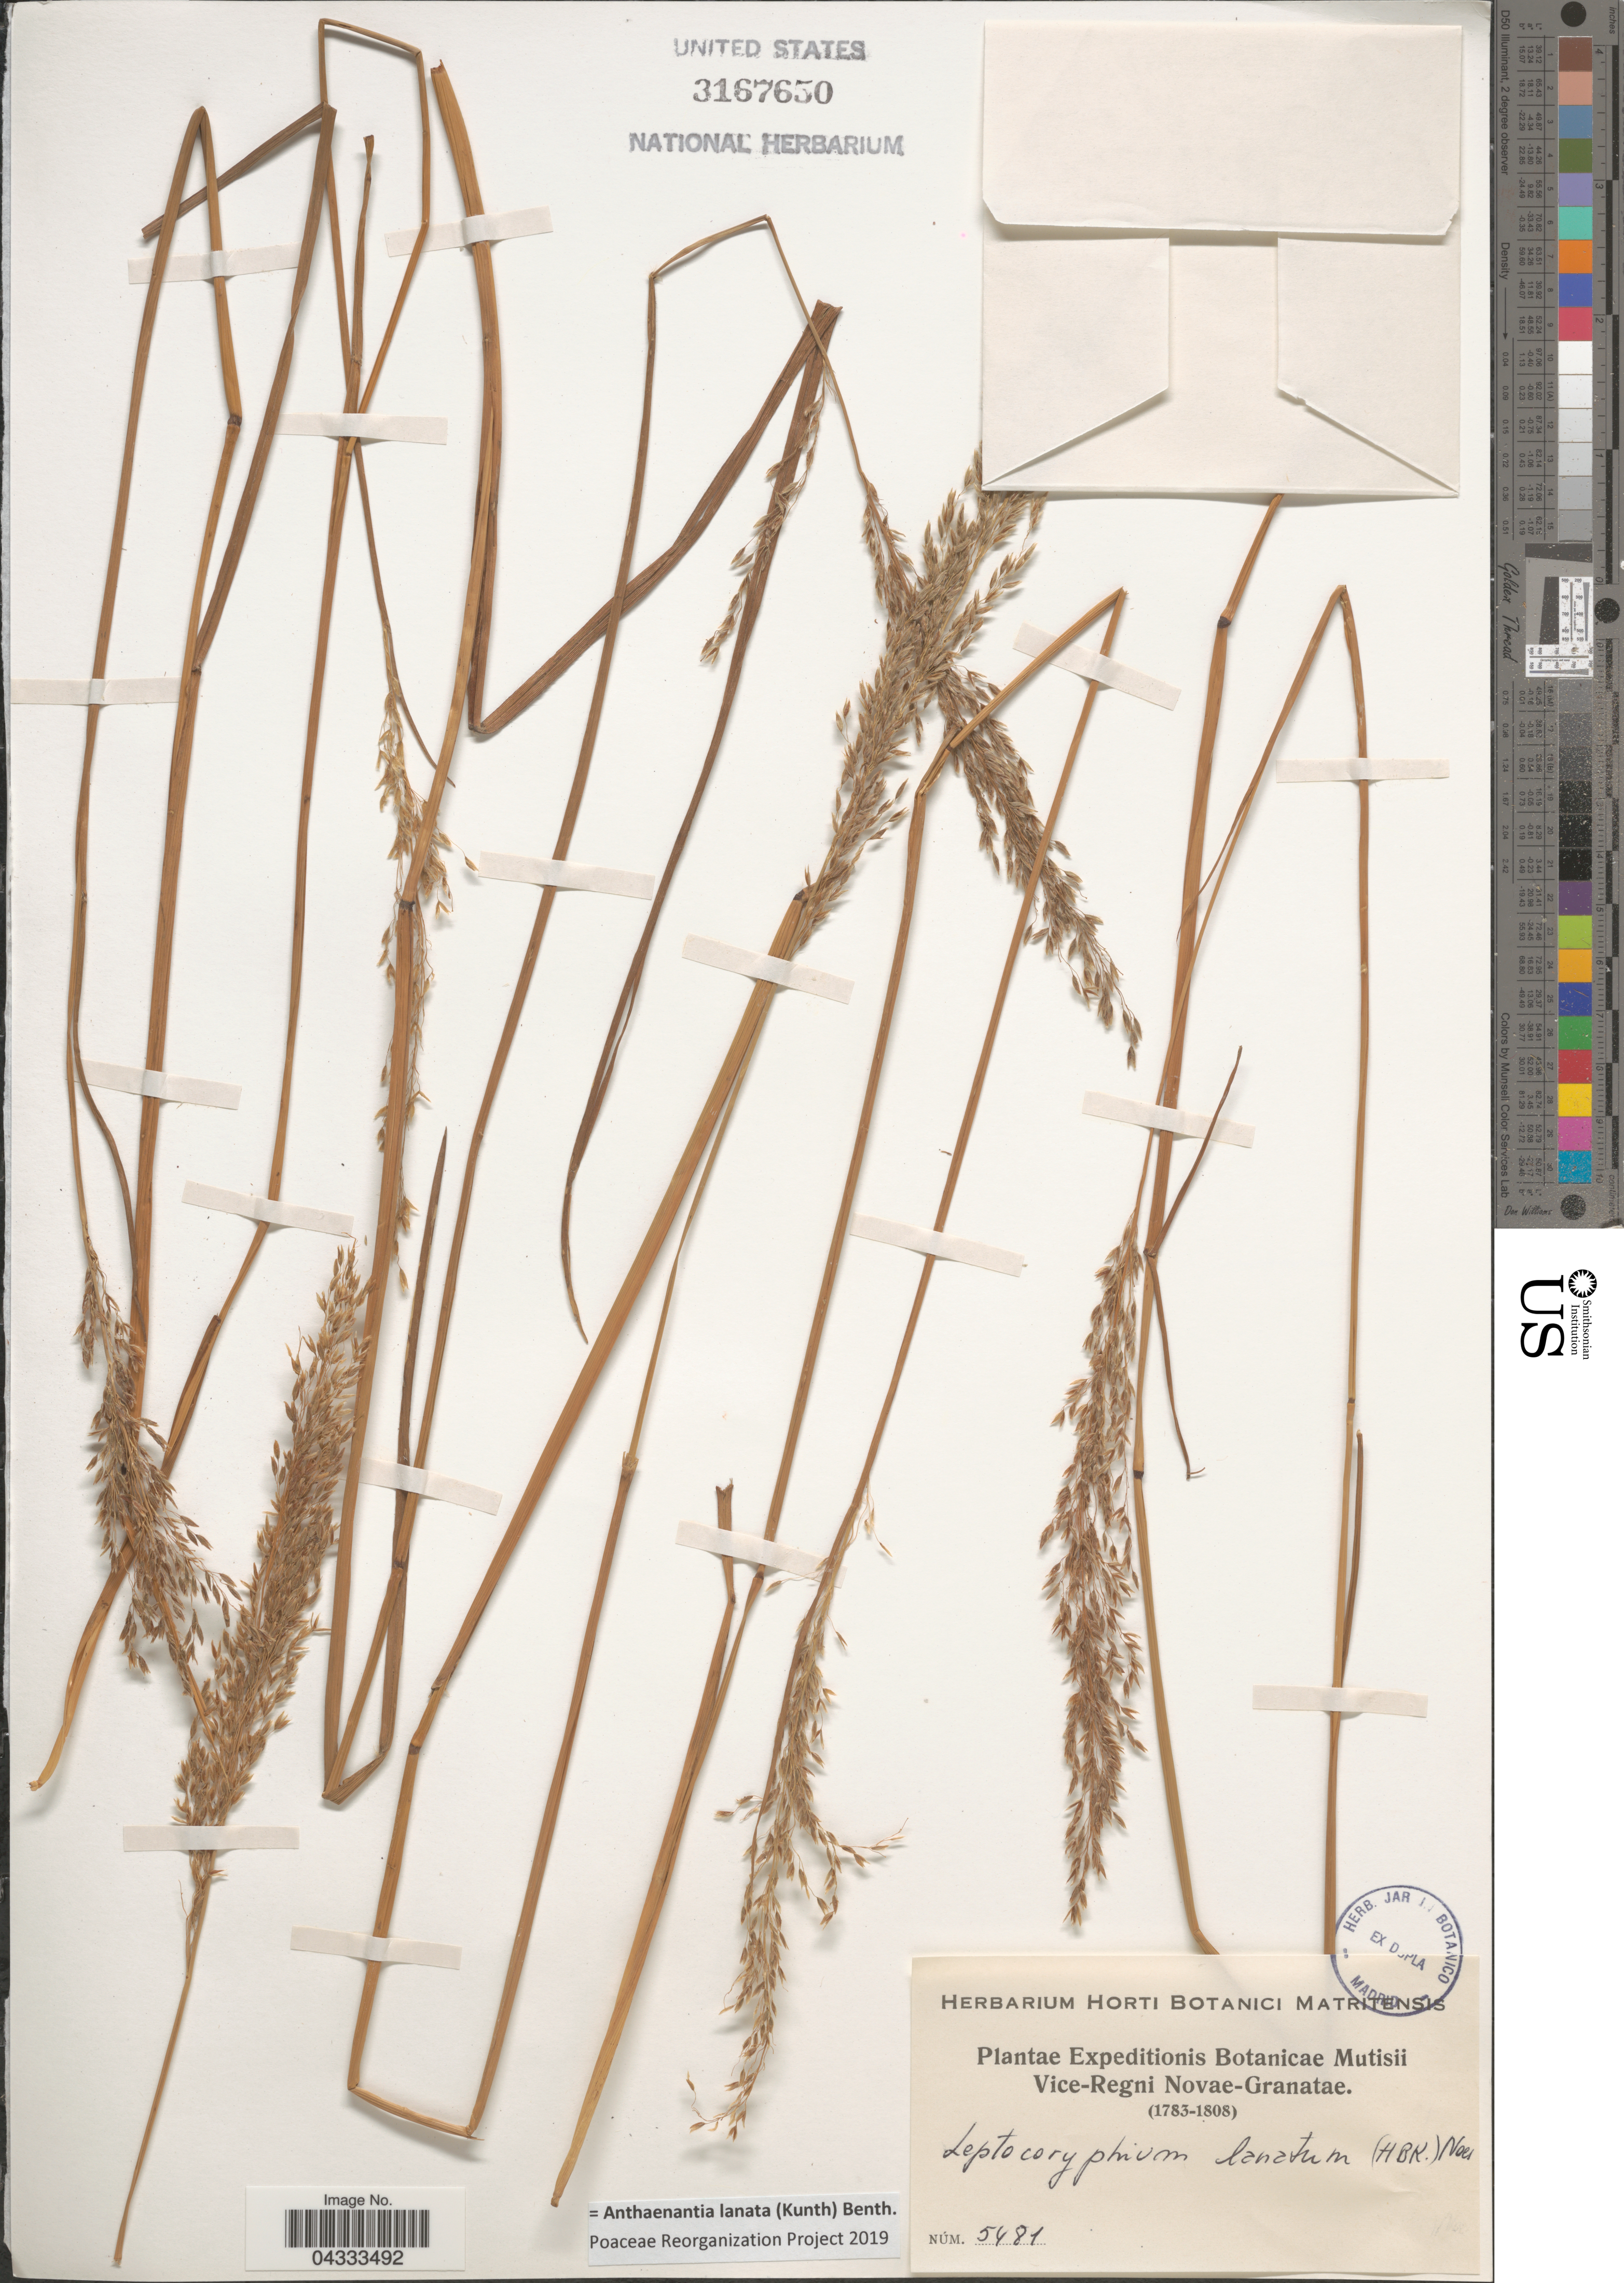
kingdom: Plantae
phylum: Tracheophyta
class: Liliopsida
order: Poales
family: Poaceae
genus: Anthaenantia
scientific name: Anthaenantia lanata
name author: (Kunth) Benth.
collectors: ex herb. Horti Botanici Matritensis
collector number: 5481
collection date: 1783/1808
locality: Expeditionis Botanicae Mutisii Vice-Regni Novae-Granatae.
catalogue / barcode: US 3167650